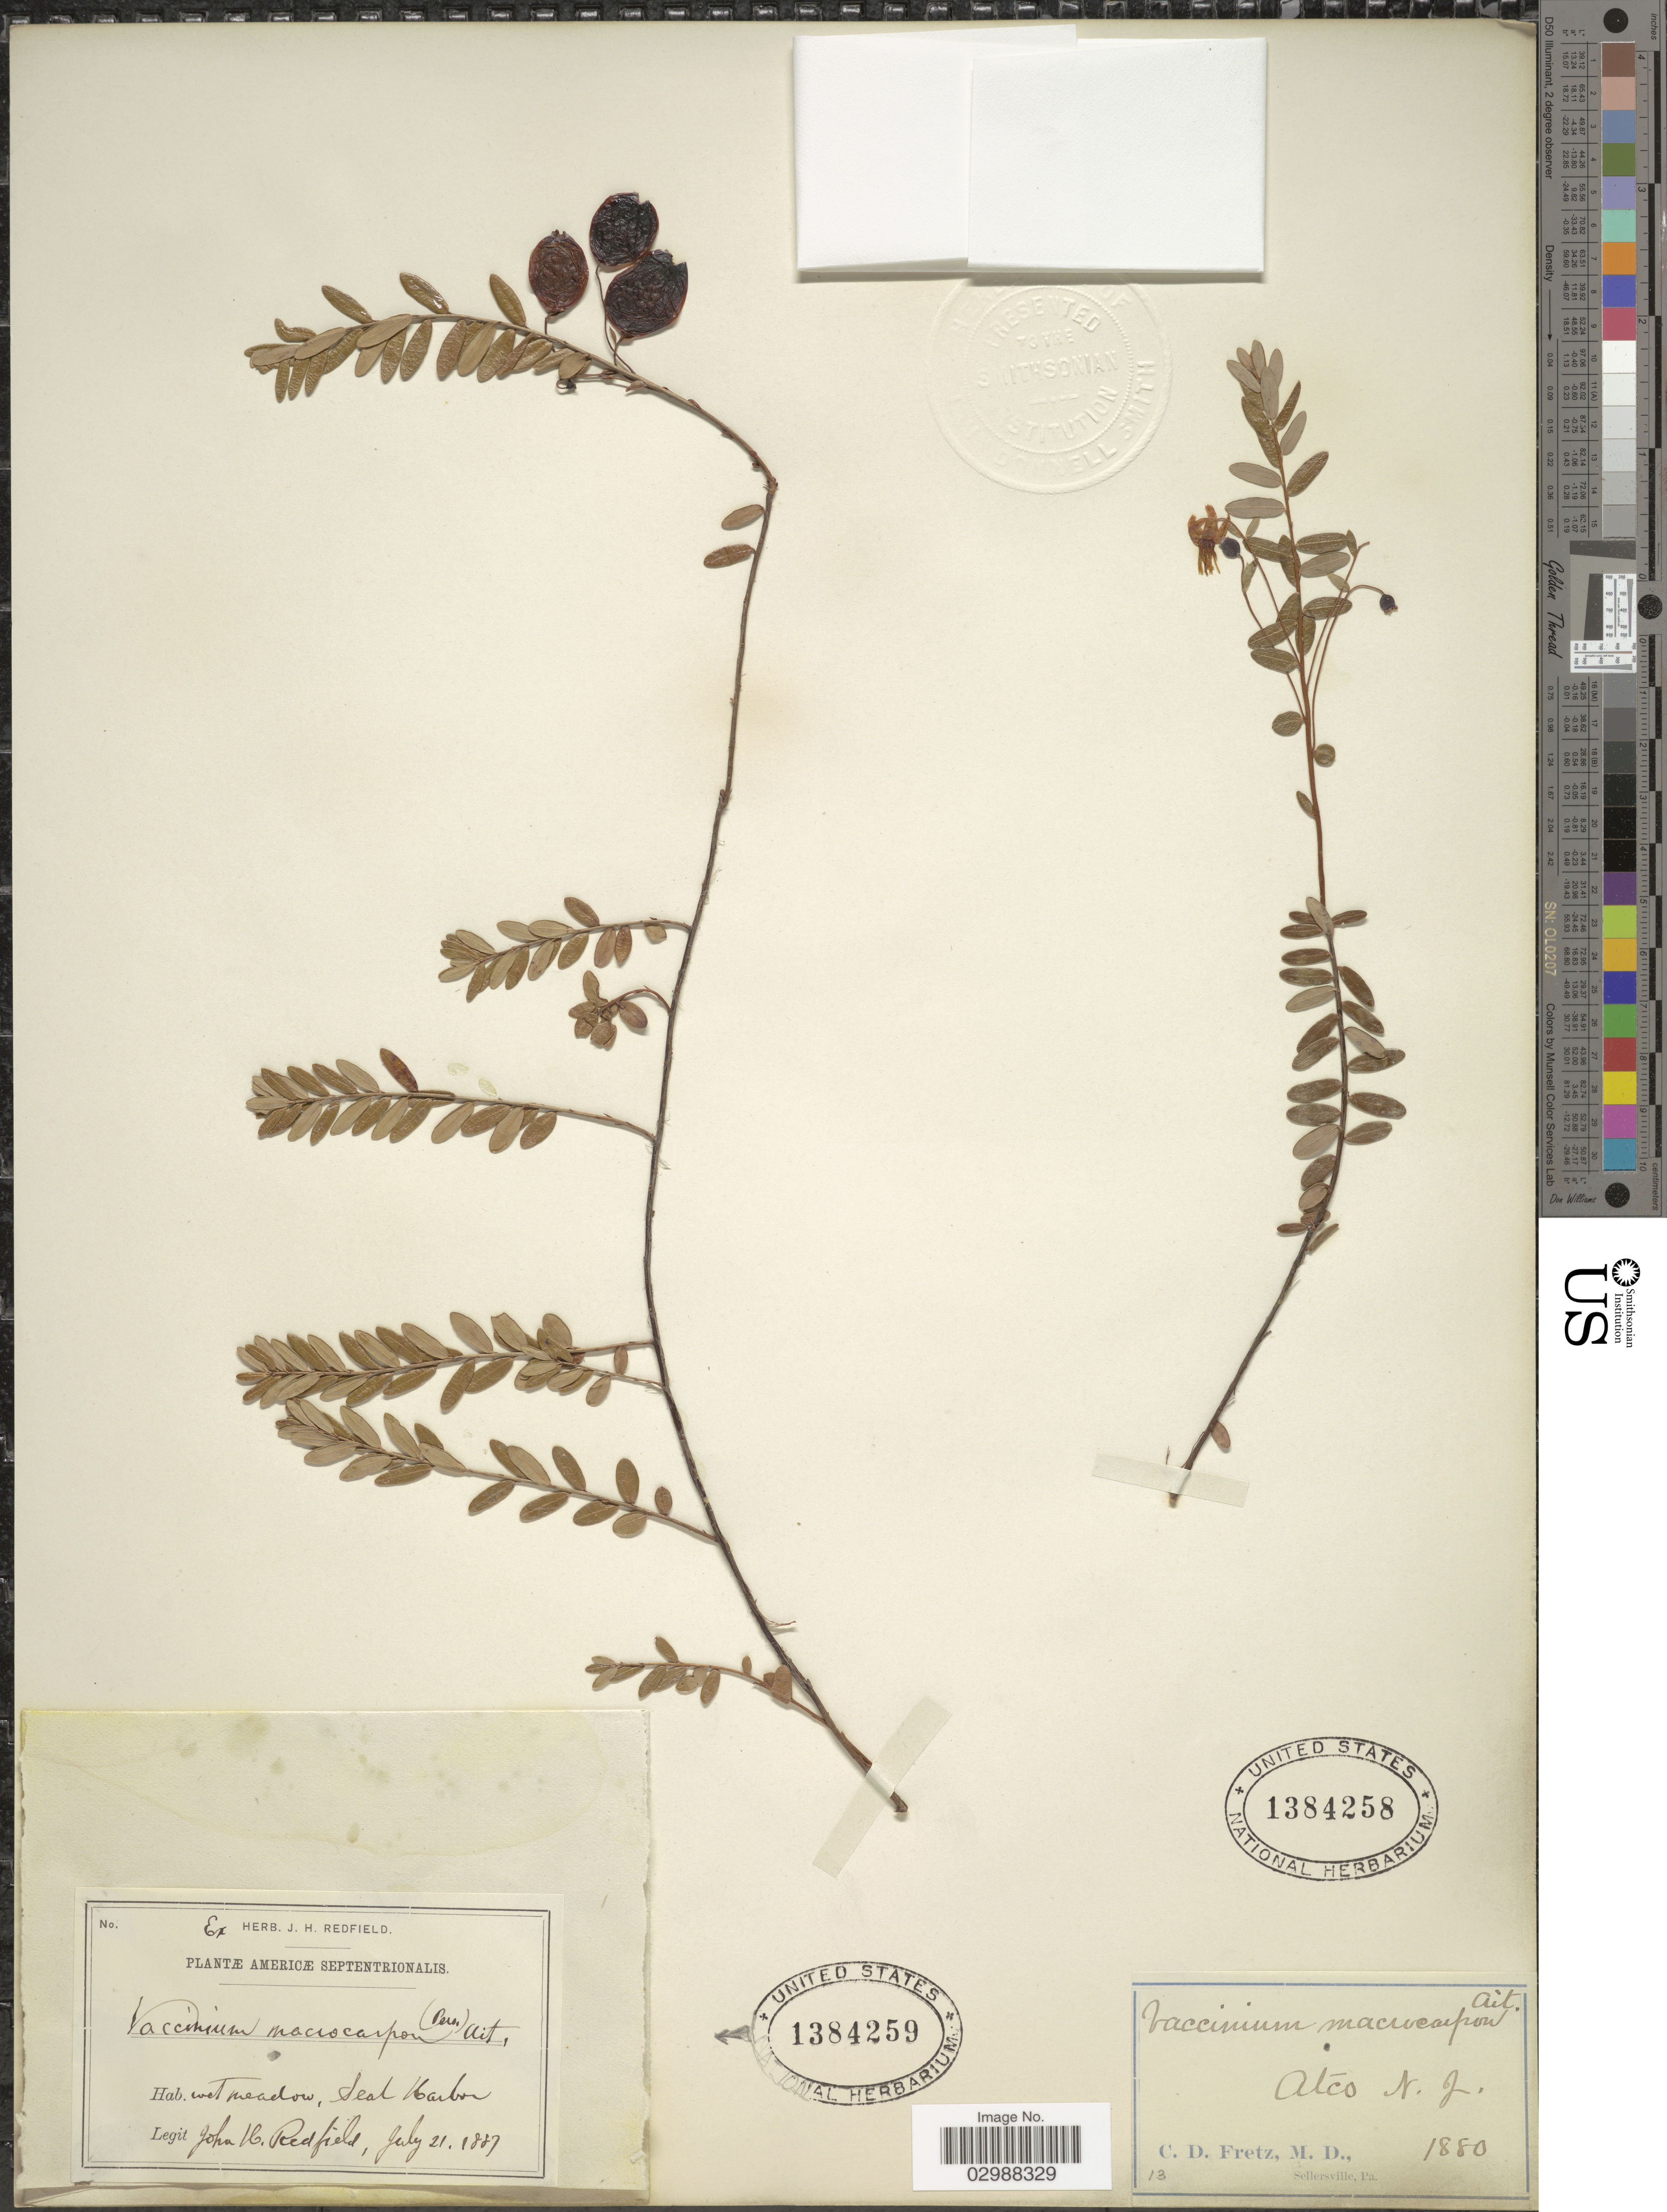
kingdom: Plantae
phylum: Tracheophyta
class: Magnoliopsida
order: Ericales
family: Ericaceae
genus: Vaccinium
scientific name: Vaccinium macrocarpon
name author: Aiton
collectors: C. D. Fretz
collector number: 13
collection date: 1880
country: United States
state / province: New Jersey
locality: Atco.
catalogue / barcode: US 1384258